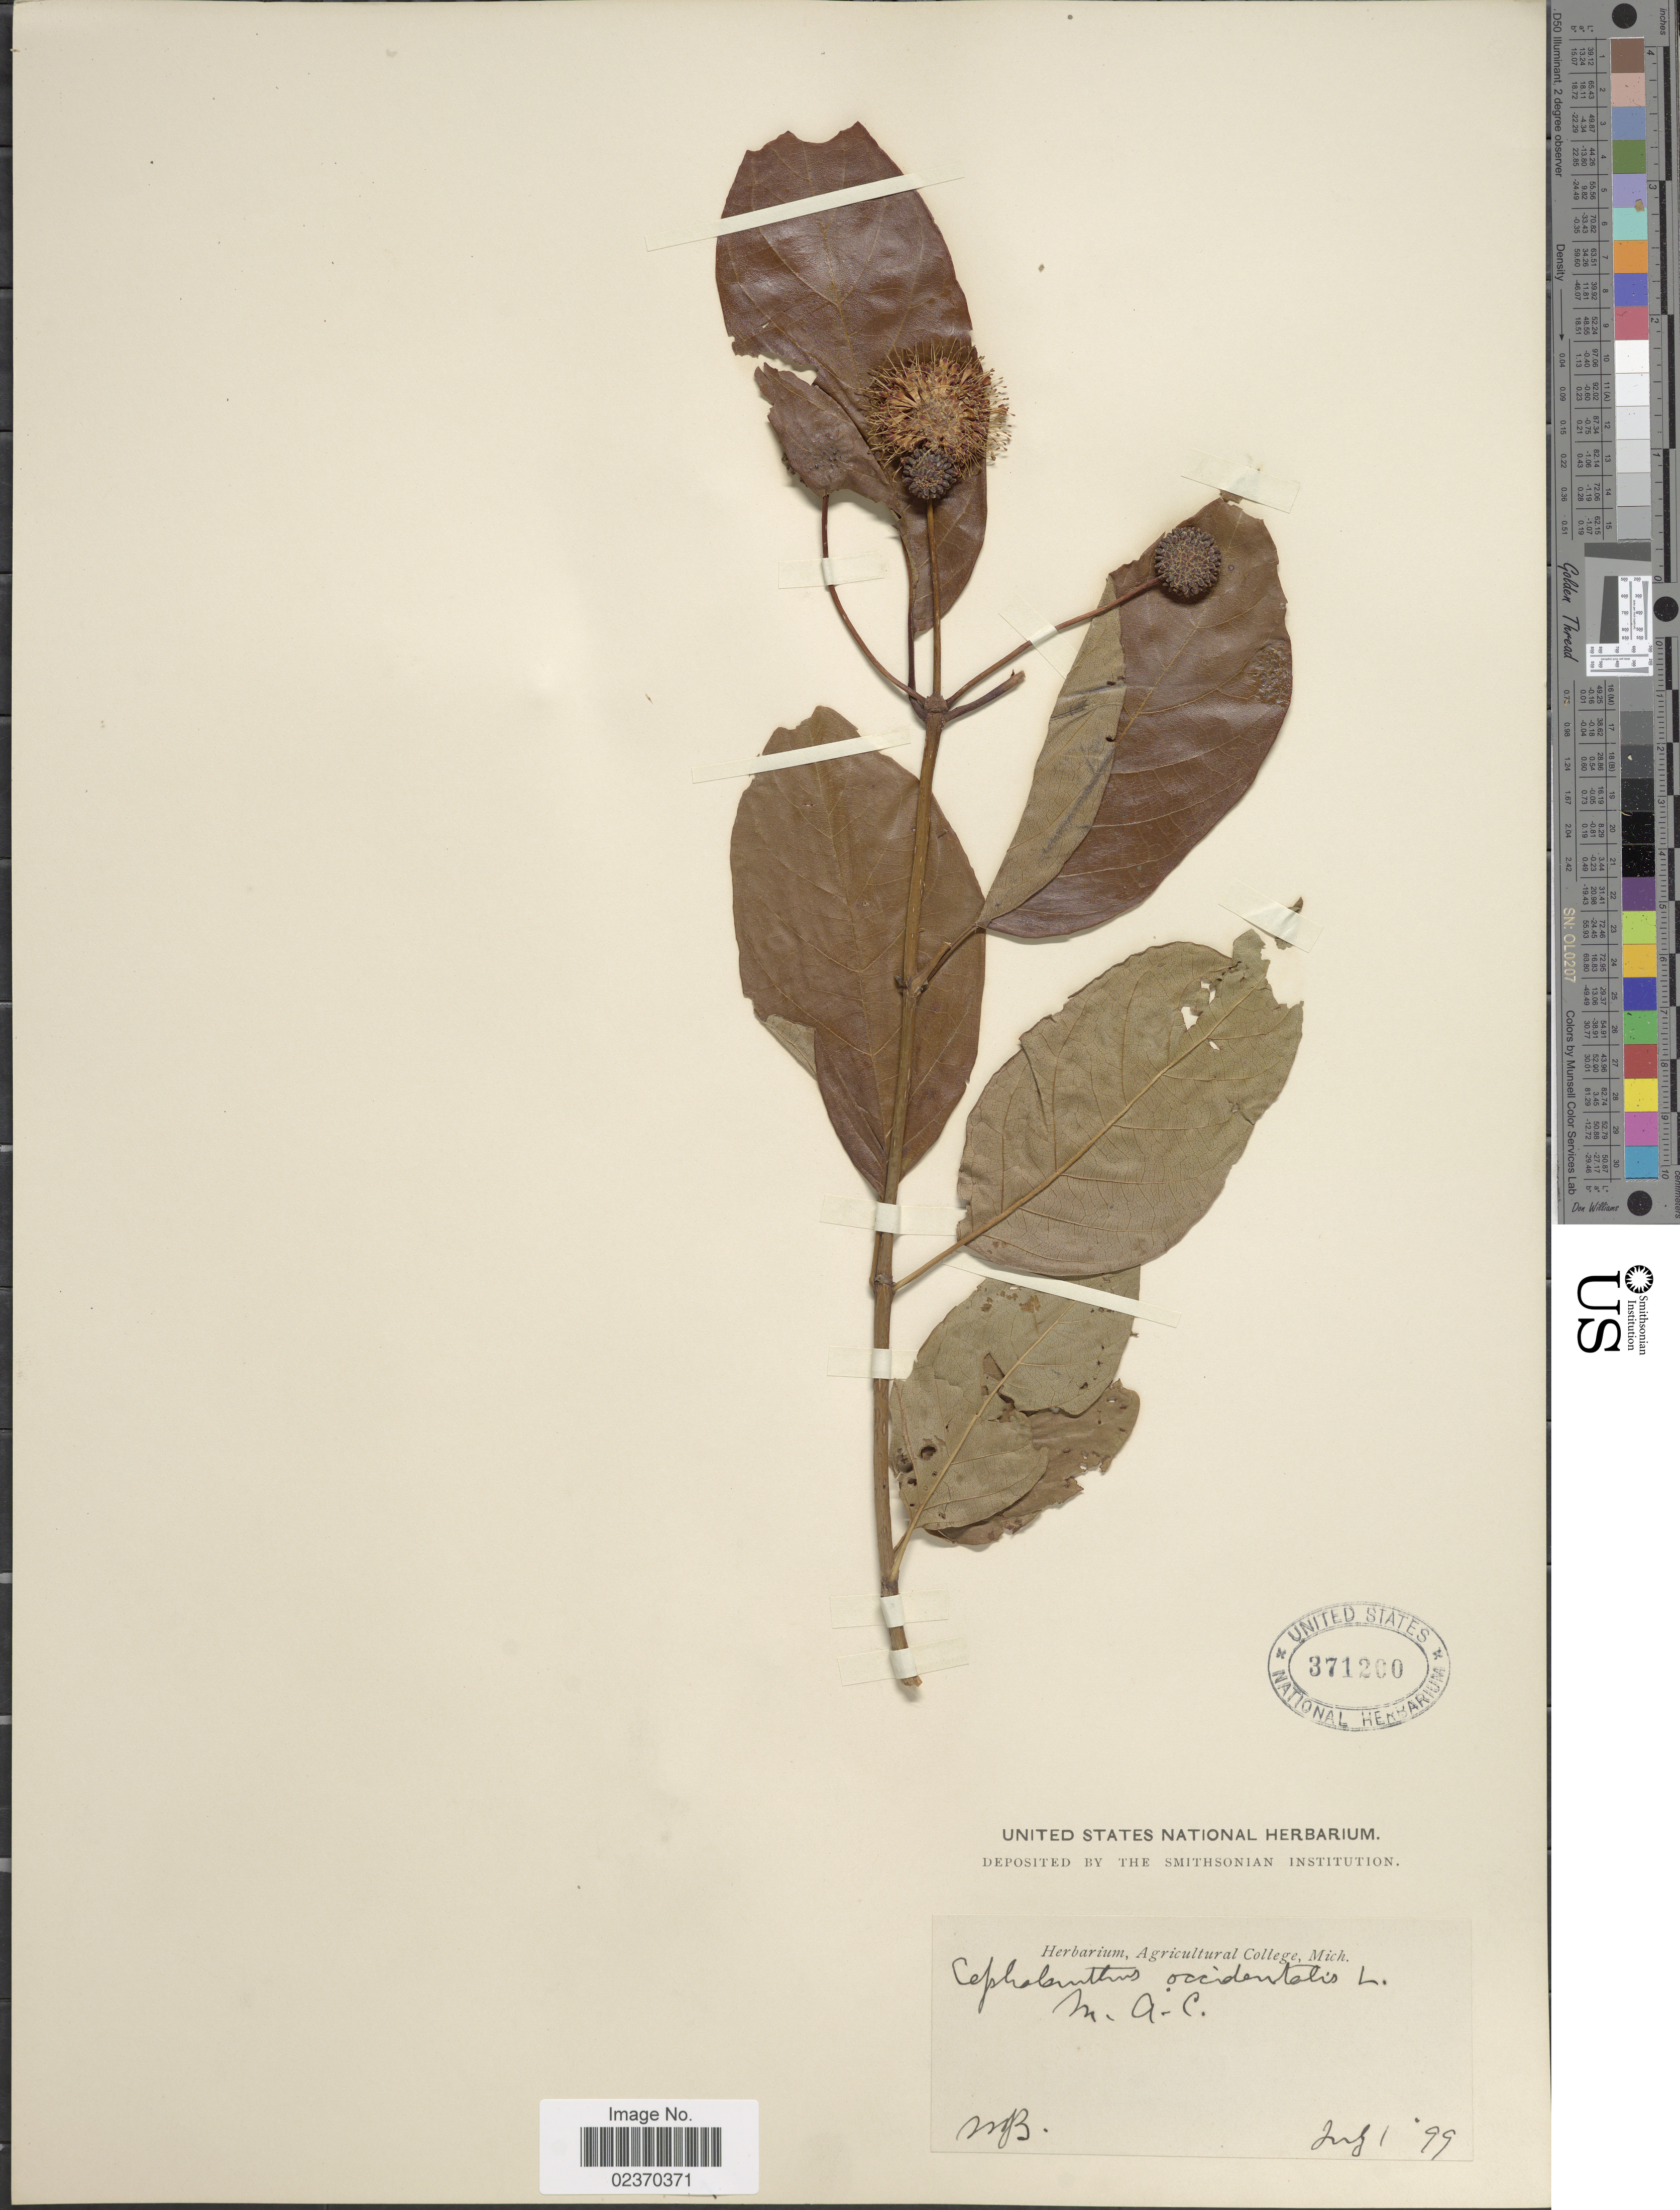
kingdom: Plantae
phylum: Tracheophyta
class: Magnoliopsida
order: Gentianales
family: Rubiaceae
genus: Cephalanthus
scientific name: Cephalanthus occidentalis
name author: L.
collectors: M. B.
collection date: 1899-07-01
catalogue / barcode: US 371200